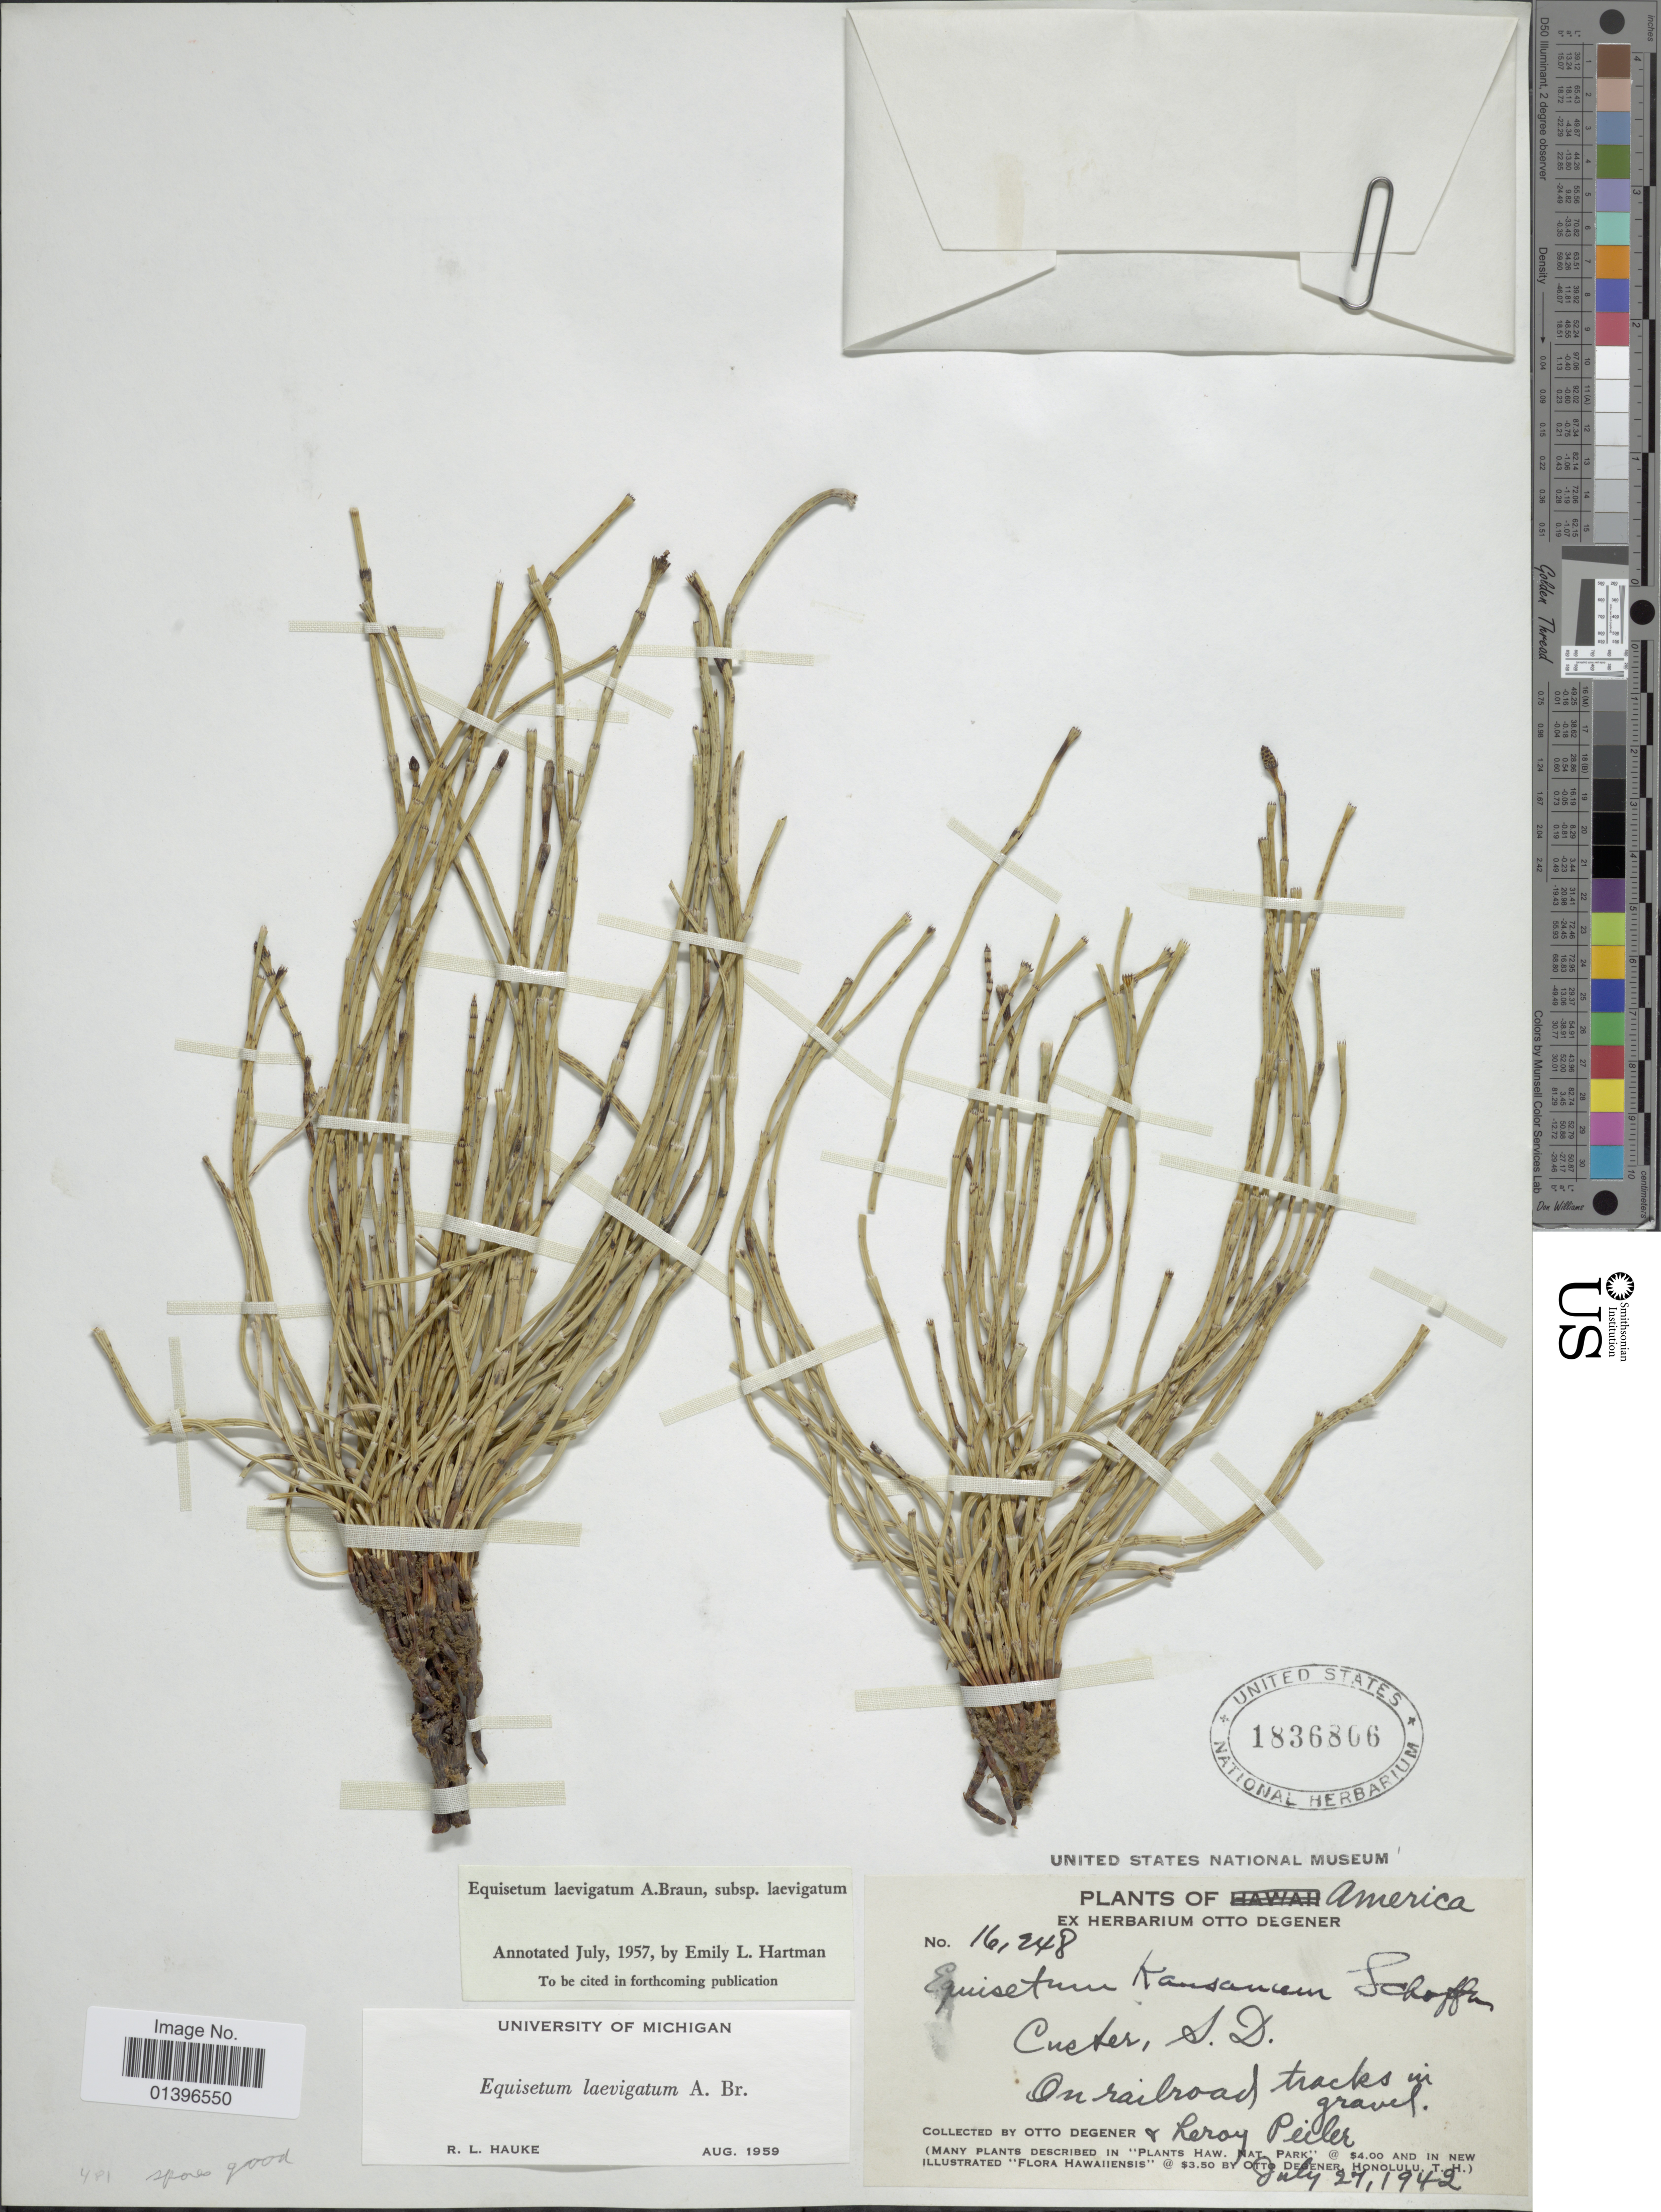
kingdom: Plantae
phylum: Tracheophyta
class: Polypodiopsida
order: Equisetales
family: Equisetaceae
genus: Equisetum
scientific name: Equisetum laevigatum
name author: A. Braun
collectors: O. Degener & L. Peiler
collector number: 16248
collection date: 1942-07-27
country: United States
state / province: South Dakota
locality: Custer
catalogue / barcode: US 1836806